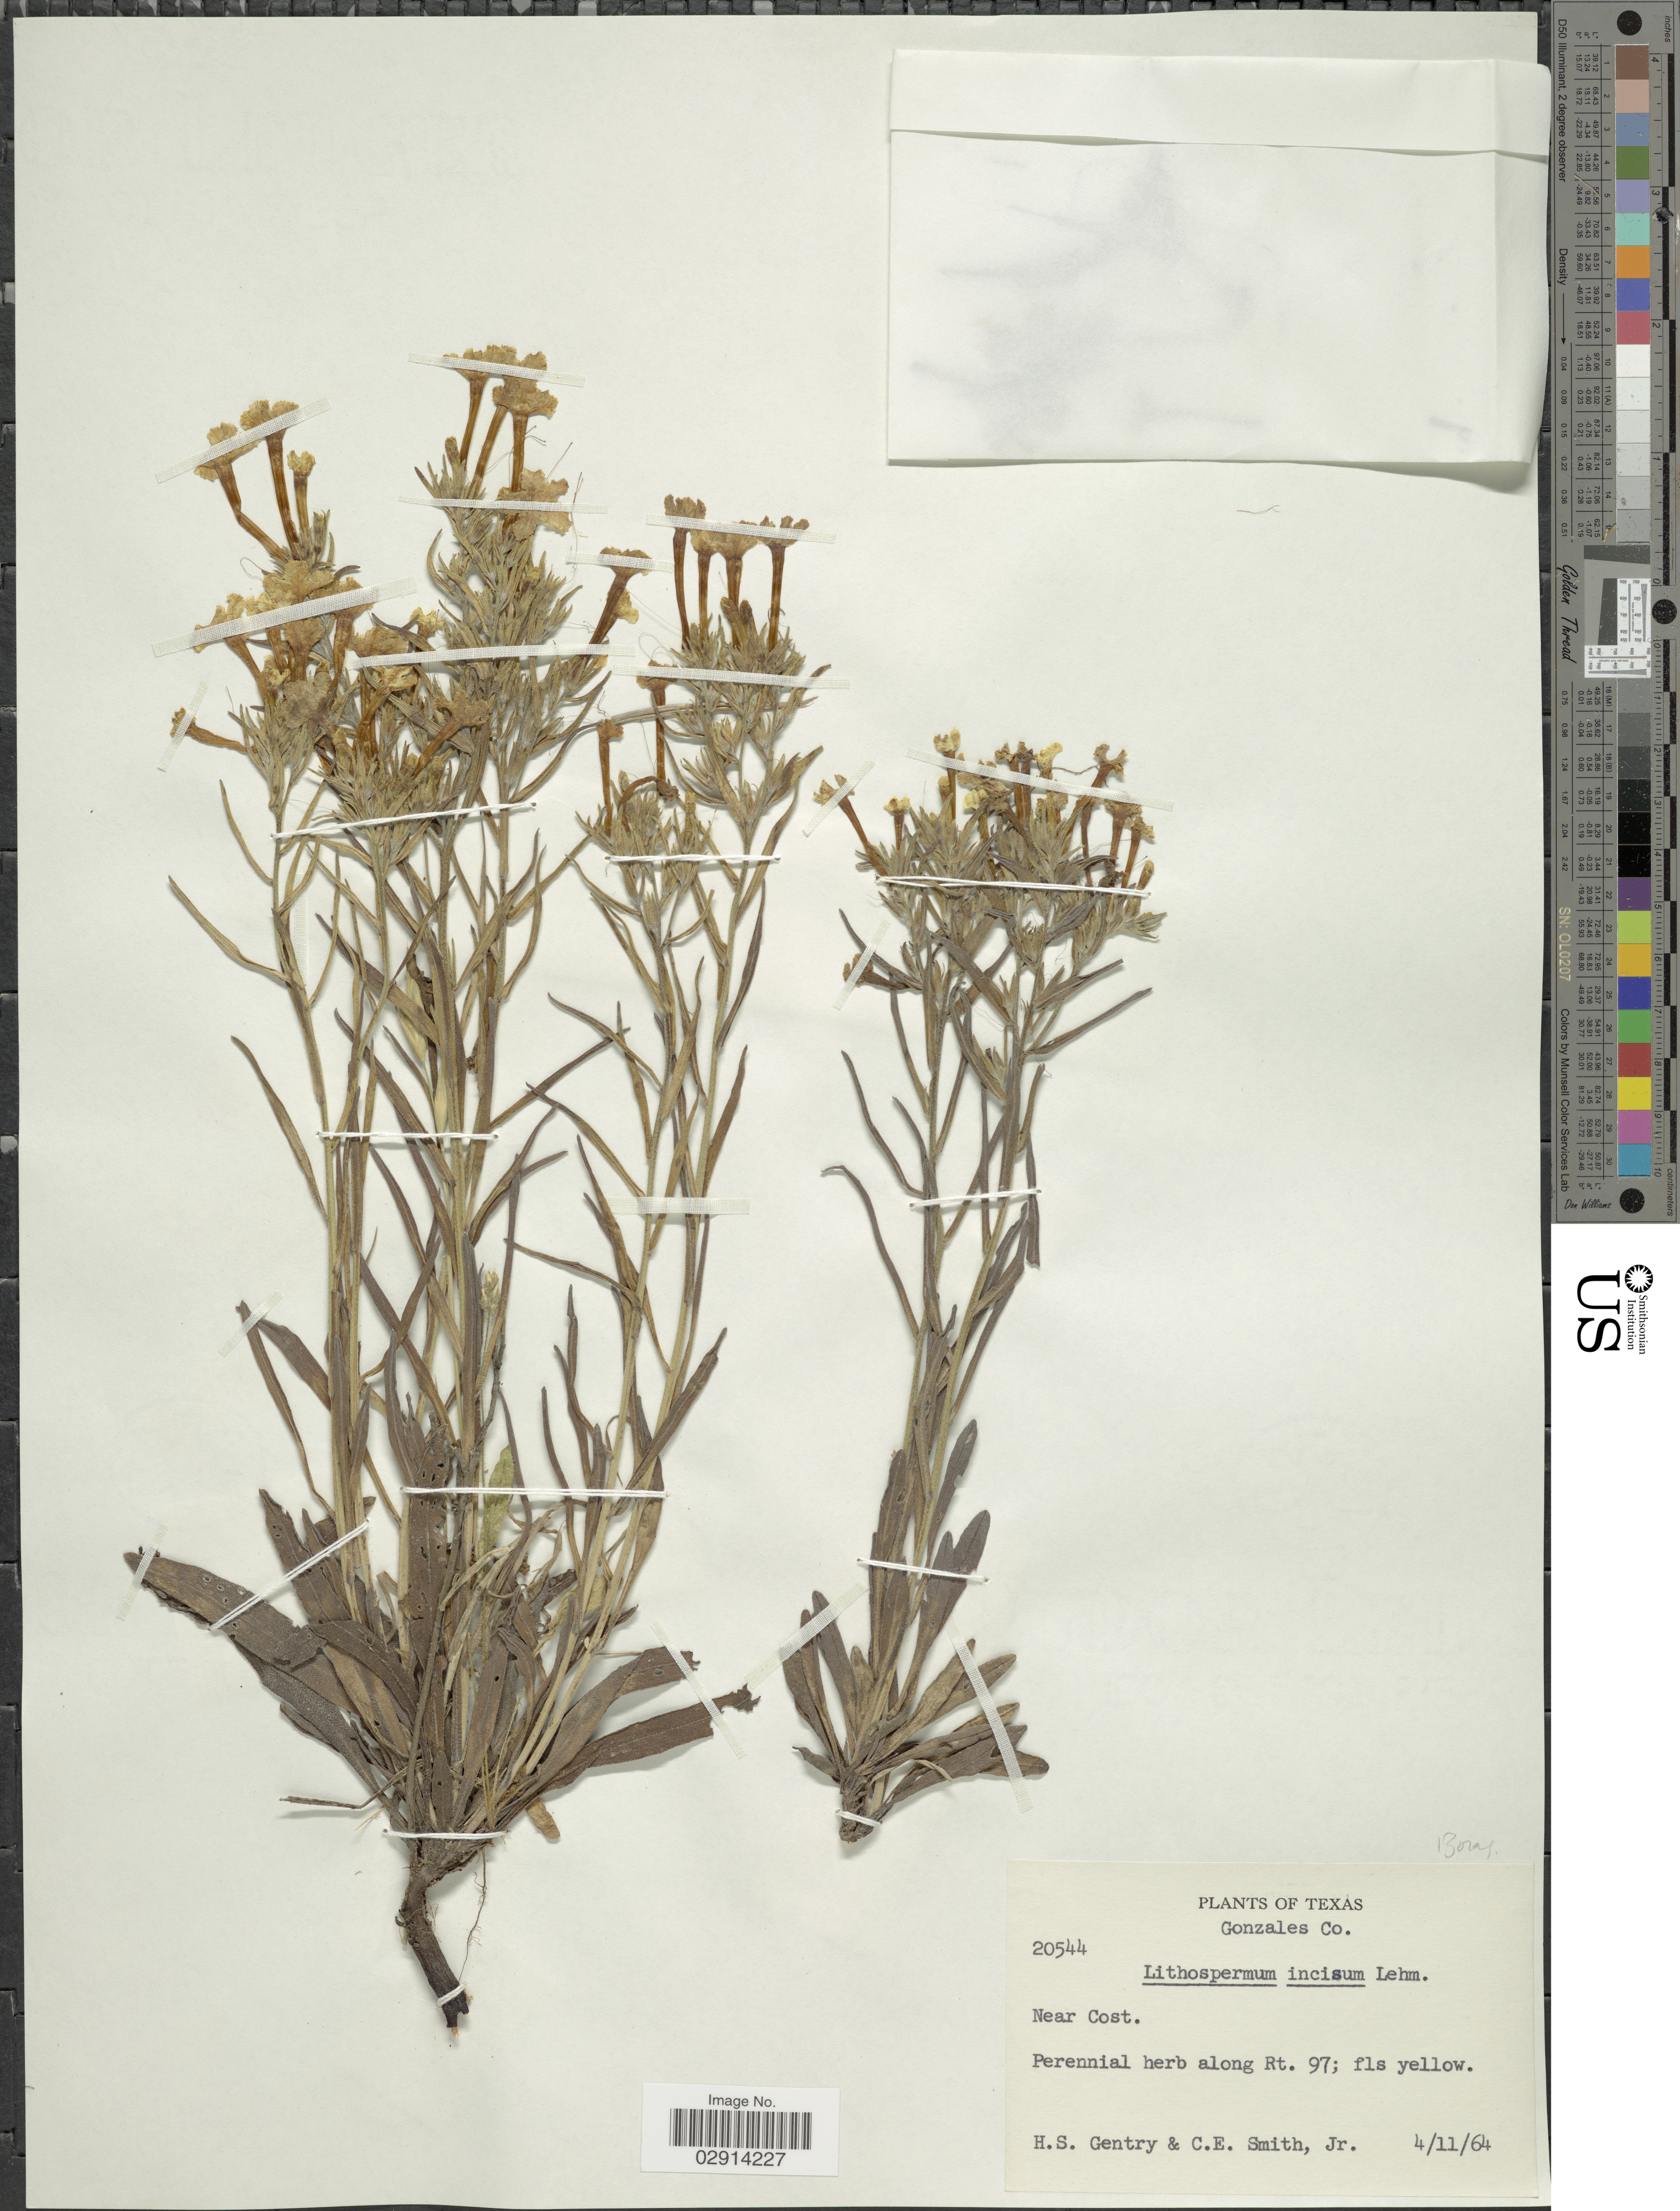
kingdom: Plantae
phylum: Tracheophyta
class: Magnoliopsida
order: Boraginales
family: Boraginaceae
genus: Lithospermum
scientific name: Lithospermum incisum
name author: Lehm.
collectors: H. S. Gentry & C. E. Smith Jr.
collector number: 20544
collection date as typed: Transcribed d/m/y: 11/4/64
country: United States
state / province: Texas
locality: Gonzales Co. Near Coast. Perennial herb along Rt. 97.